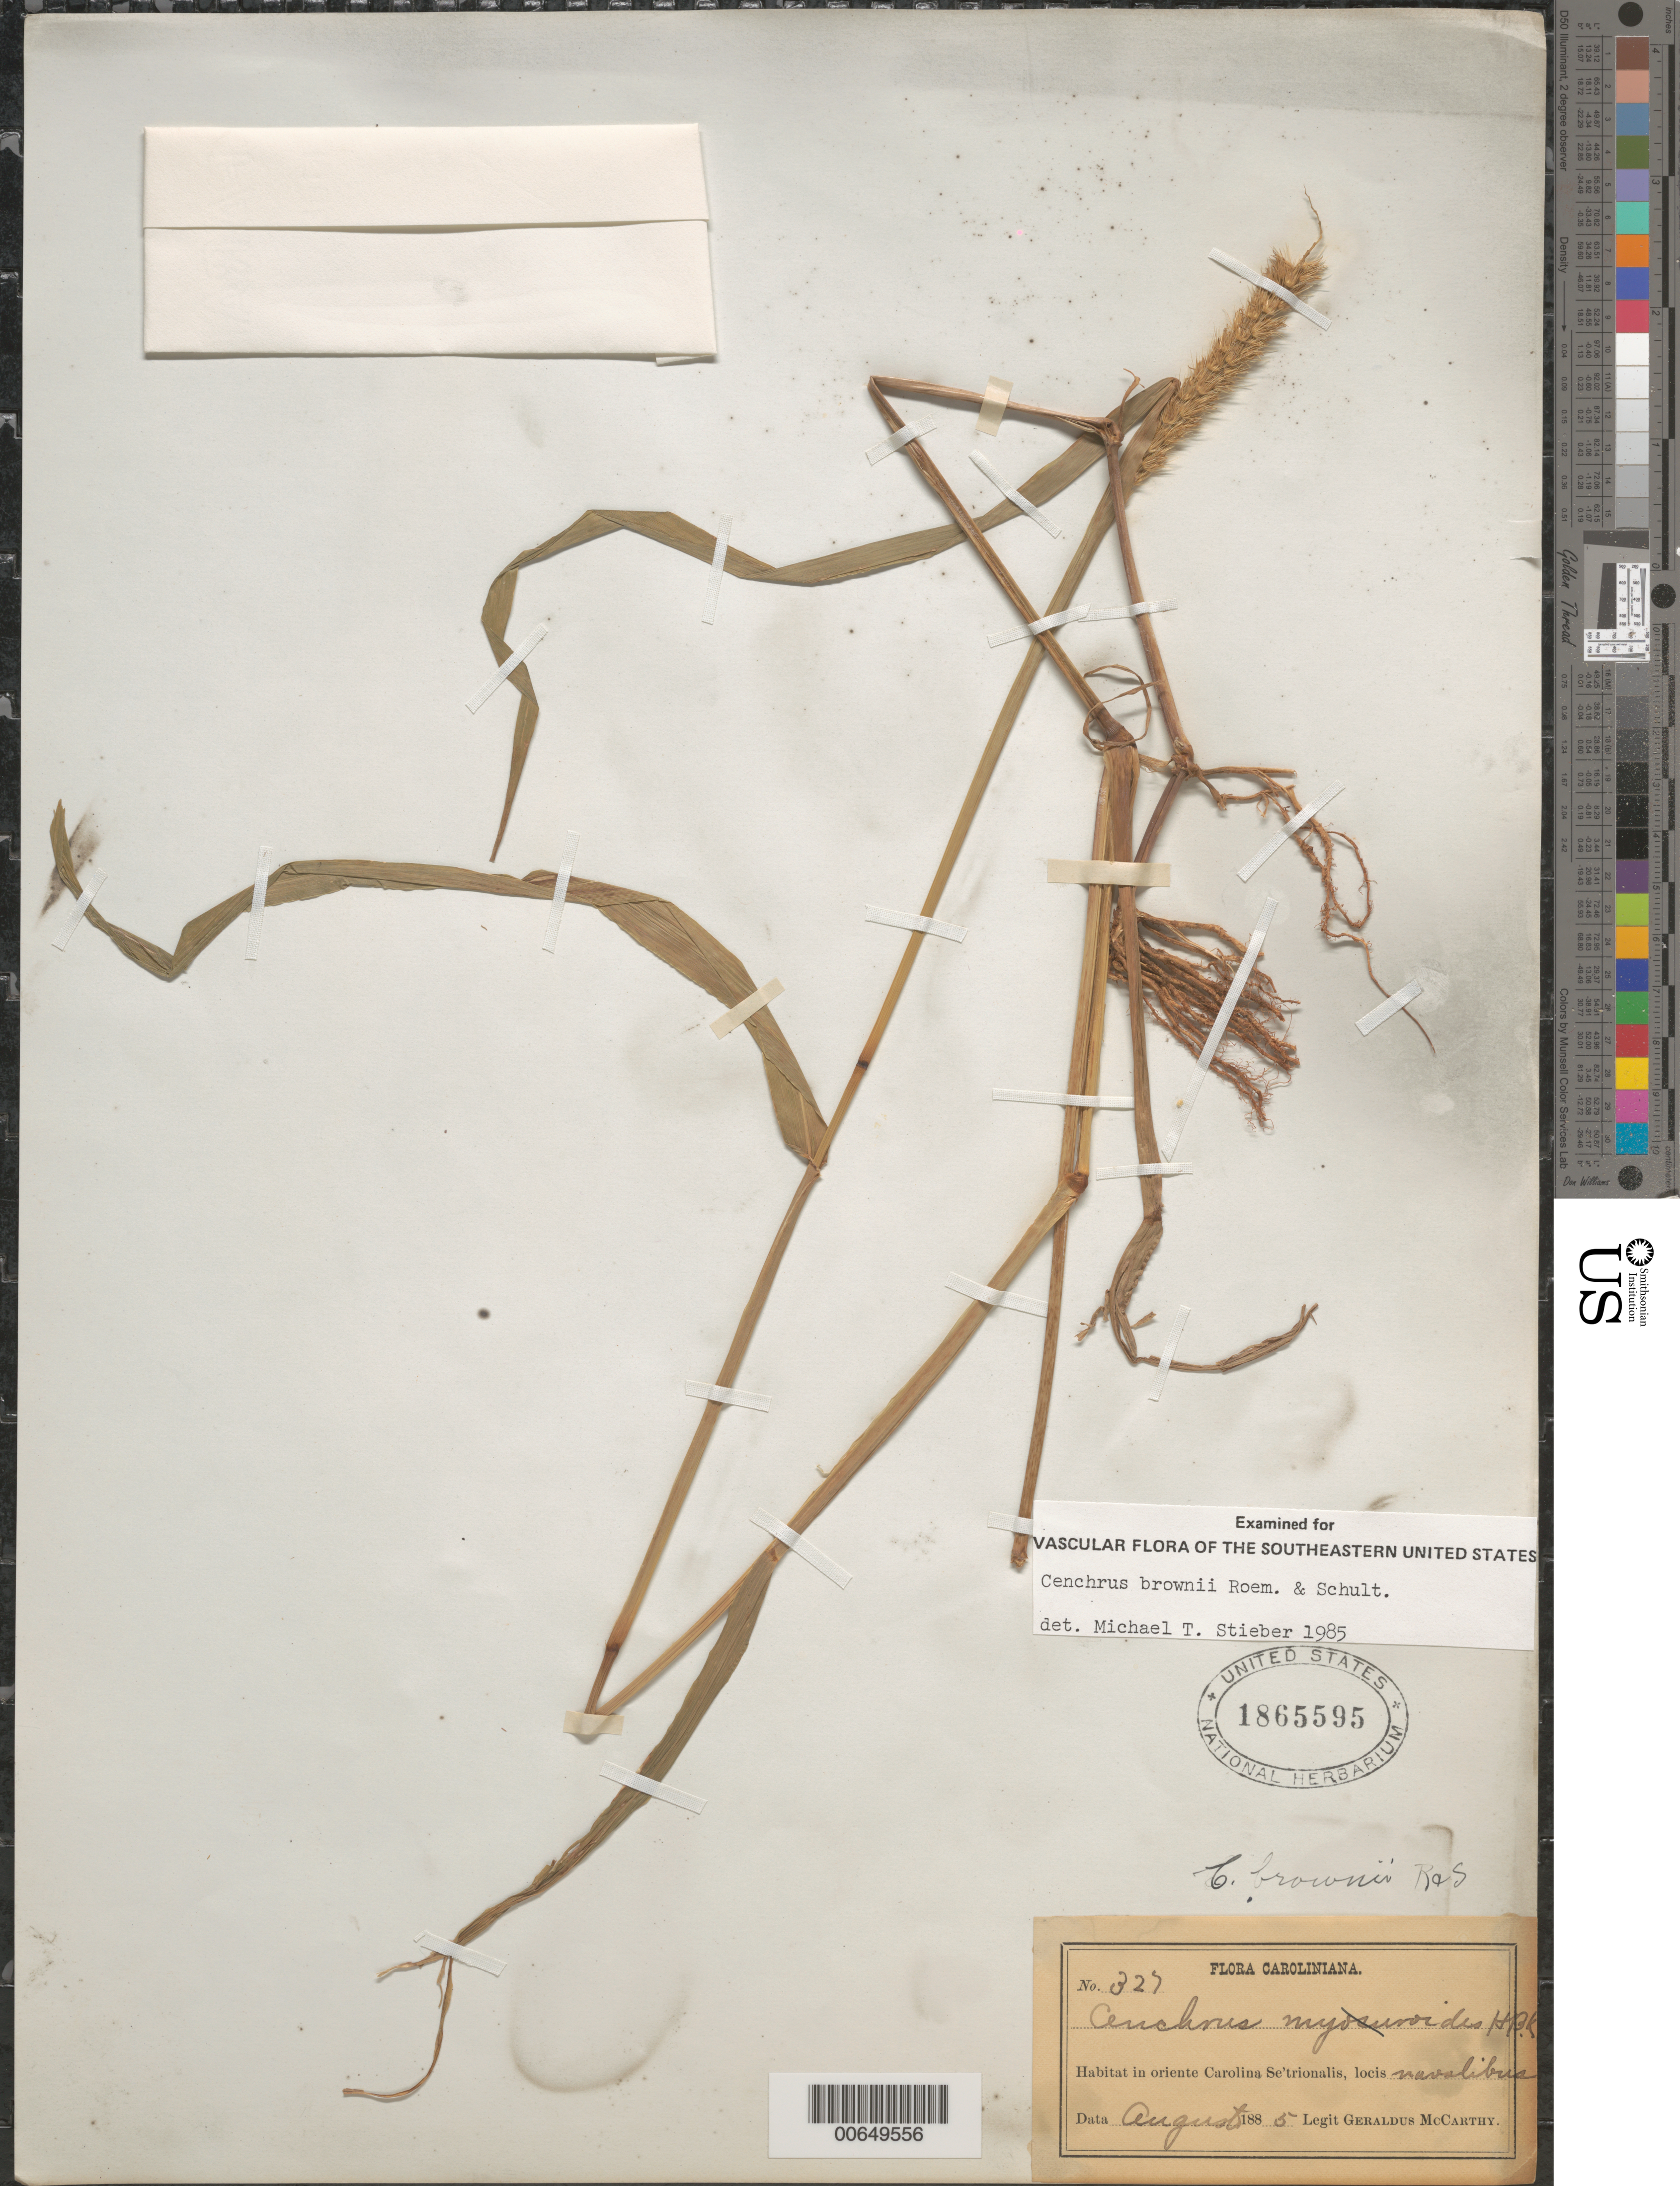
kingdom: Plantae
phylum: Tracheophyta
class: Liliopsida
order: Poales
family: Poaceae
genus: Cenchrus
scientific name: Cenchrus brownii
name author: Roem. & Schult.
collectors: G. McCarthy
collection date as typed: Aug 1885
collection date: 1885-08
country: United States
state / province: Florida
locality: Habitat in oriente Carolina Se-trionalis, locis navolibus.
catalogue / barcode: US 1865595